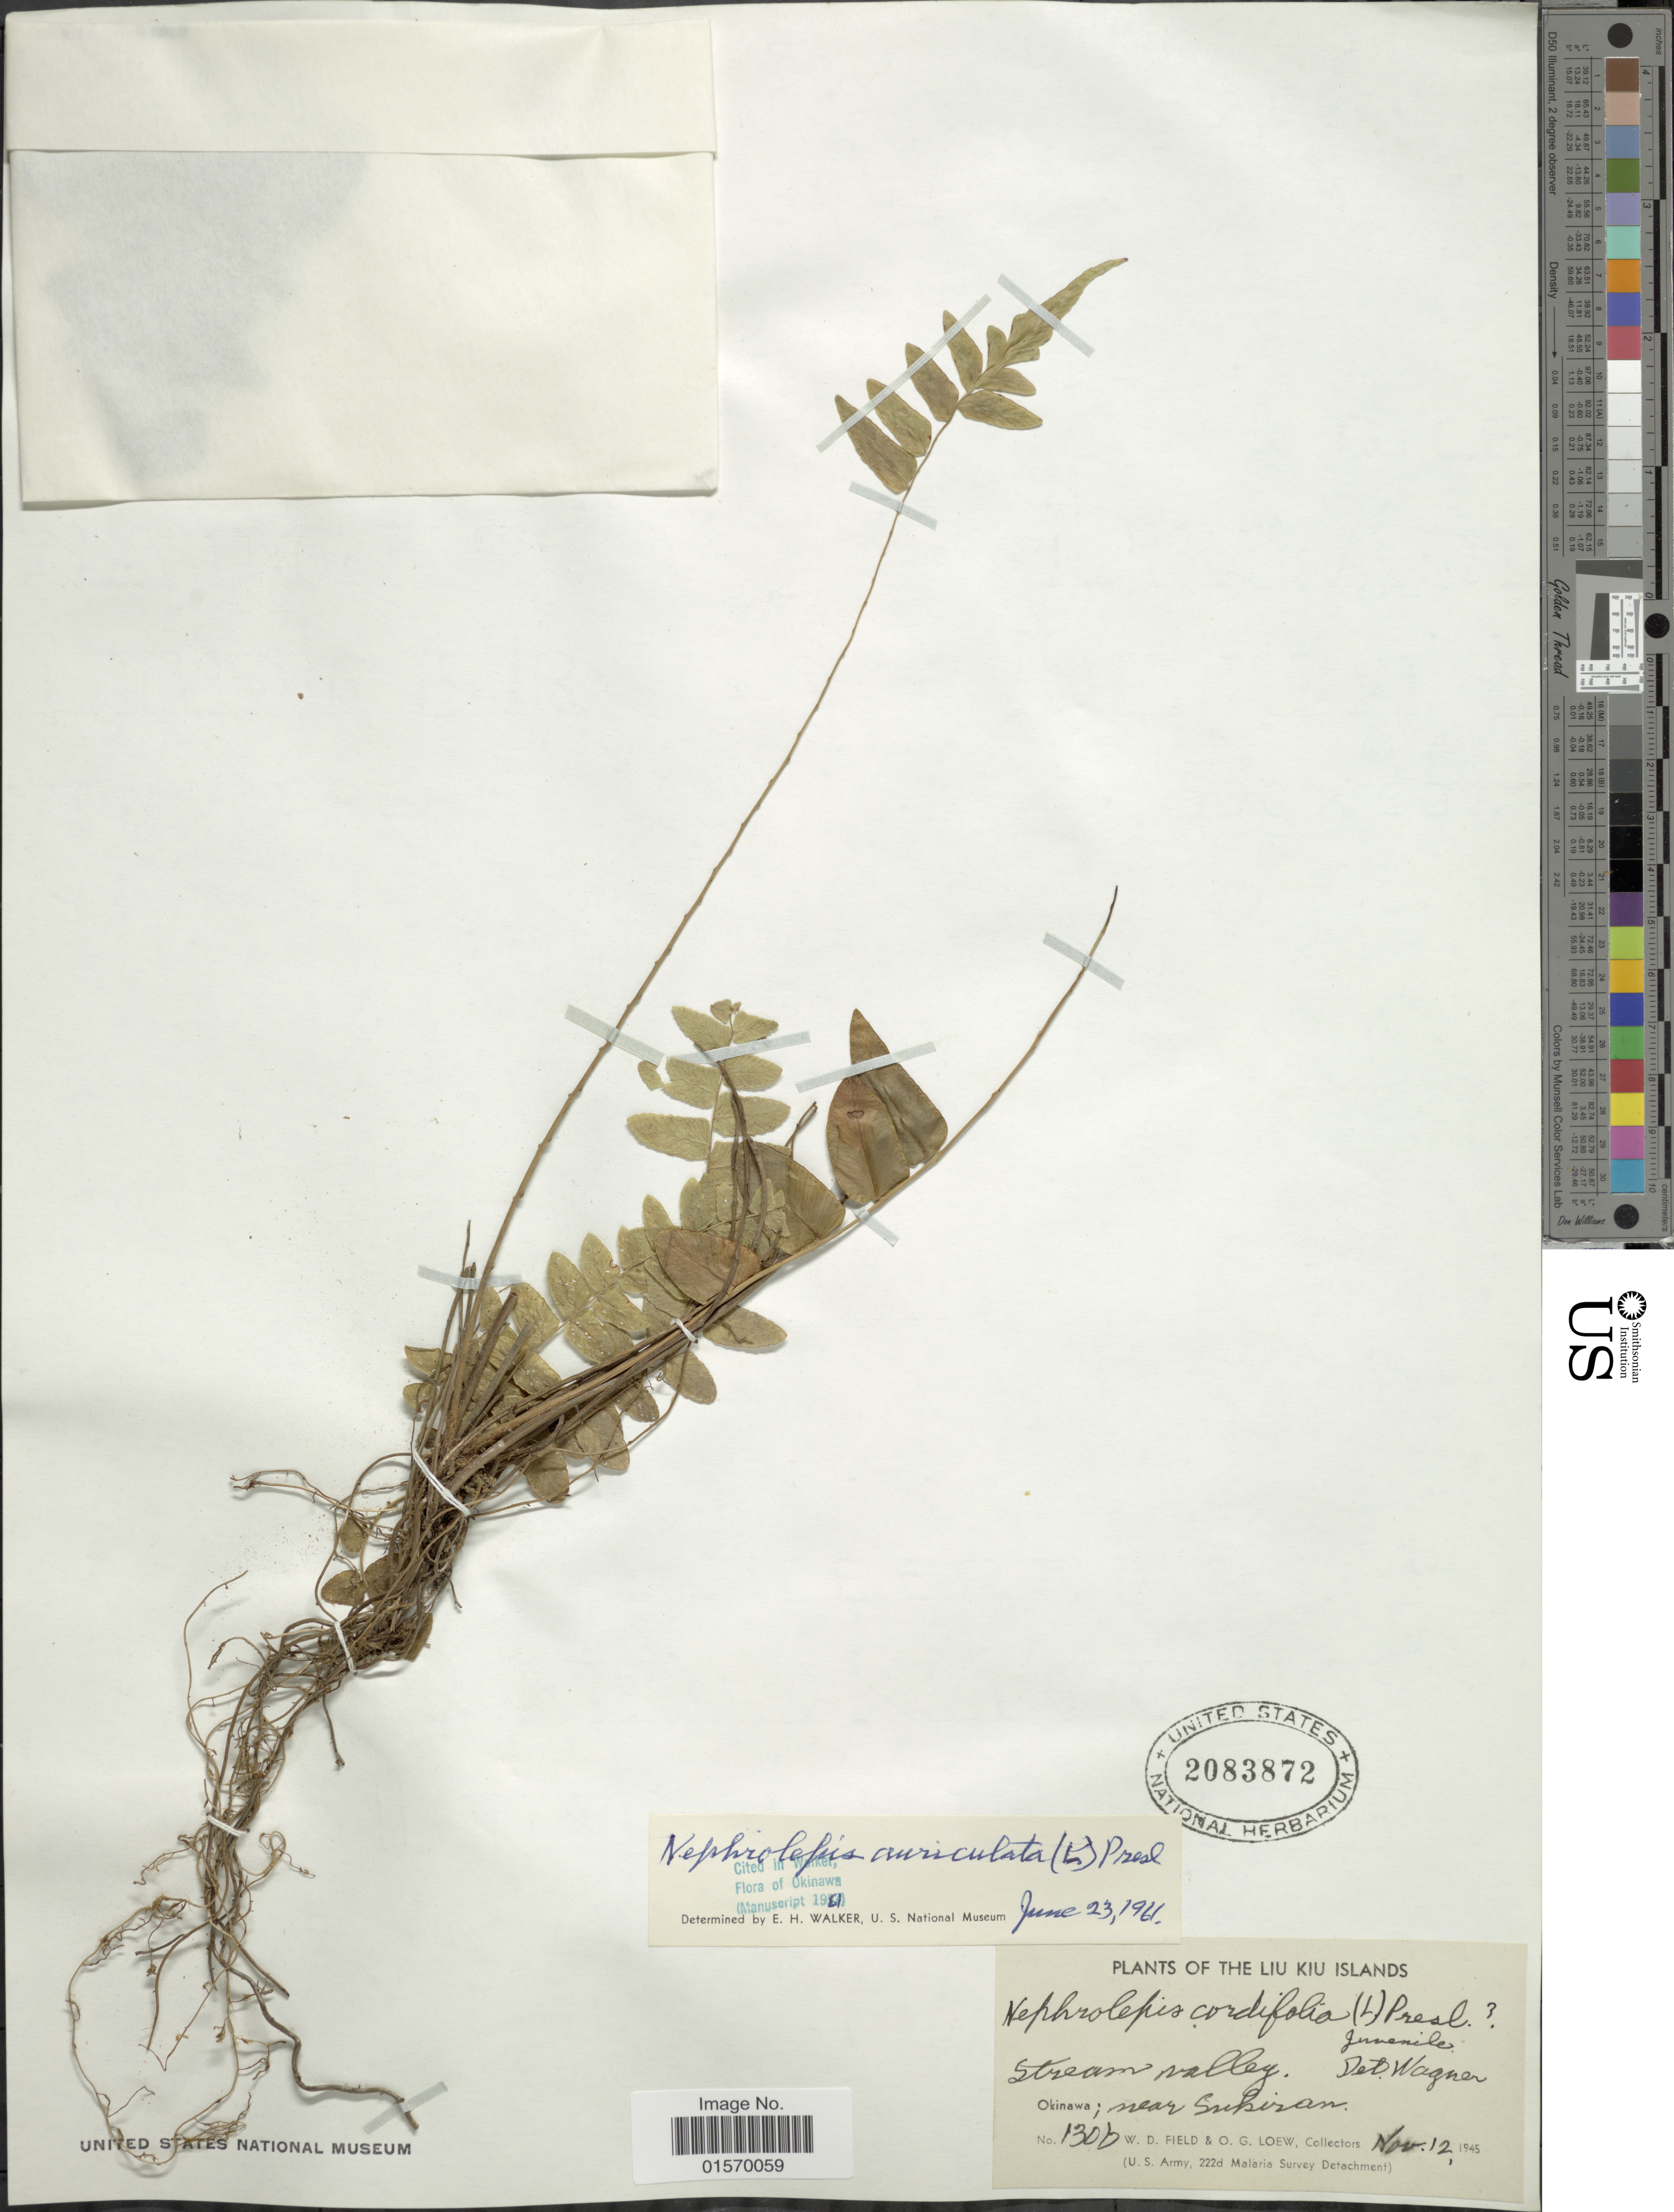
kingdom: Plantae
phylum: Tracheophyta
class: Polypodiopsida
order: Polypodiales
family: Nephrolepidaceae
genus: Nephrolepis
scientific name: Nephrolepis auriculata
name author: (L.) Trimen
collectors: W. D. Field & O. G. Loew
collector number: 130D*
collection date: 1945-11-12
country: Japan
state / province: Okinawa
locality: Liu Kiu Islands. Okinawa; near Sukiran.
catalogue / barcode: US 2083872